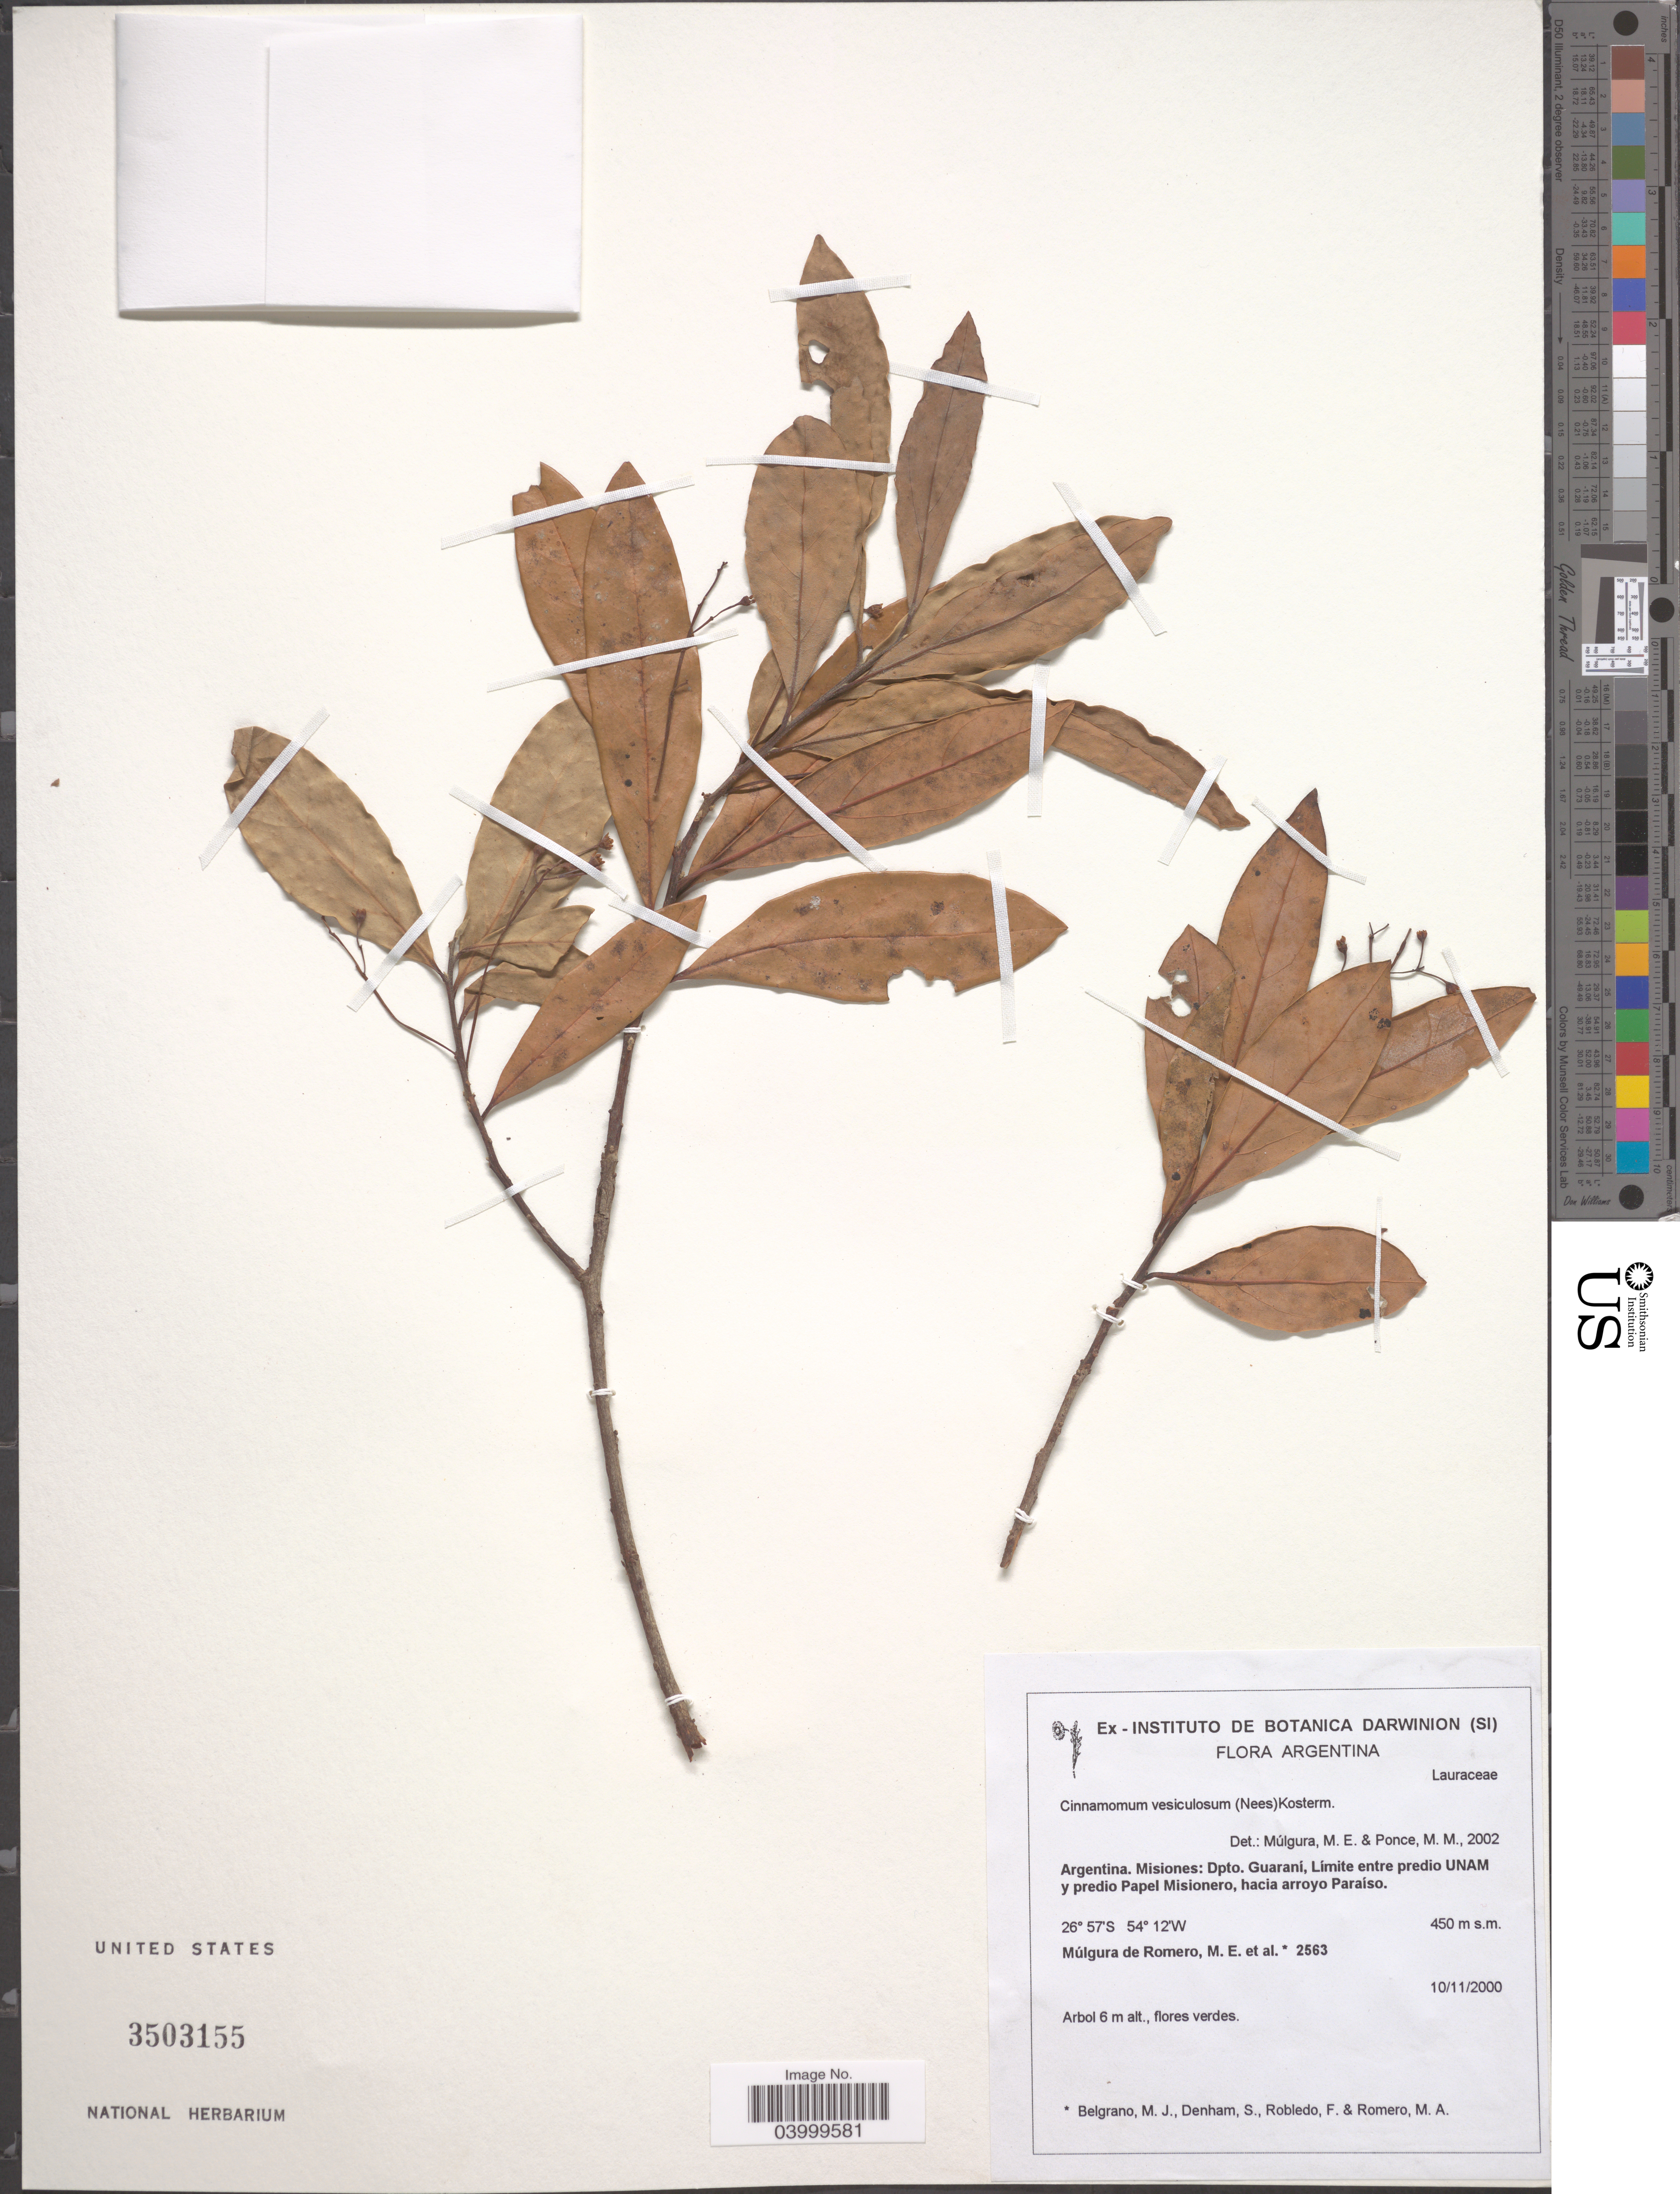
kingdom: Plantae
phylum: Tracheophyta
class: Magnoliopsida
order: Laurales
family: Lauraceae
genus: Cinnamomum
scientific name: Cinnamomum vesiculosum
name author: (Nees & Mart.) Kosterm.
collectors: M. E. Múlgura, M. Belgrano, S. Denham, F. Robledo & M. Romero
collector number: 2563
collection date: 2000-11-10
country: Argentina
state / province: Misiones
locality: Dpto. Guarani, Límite entre predio UNAM y predio Papel Misionero, hacia arroyo Paraíso.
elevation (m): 450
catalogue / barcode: US 3503155